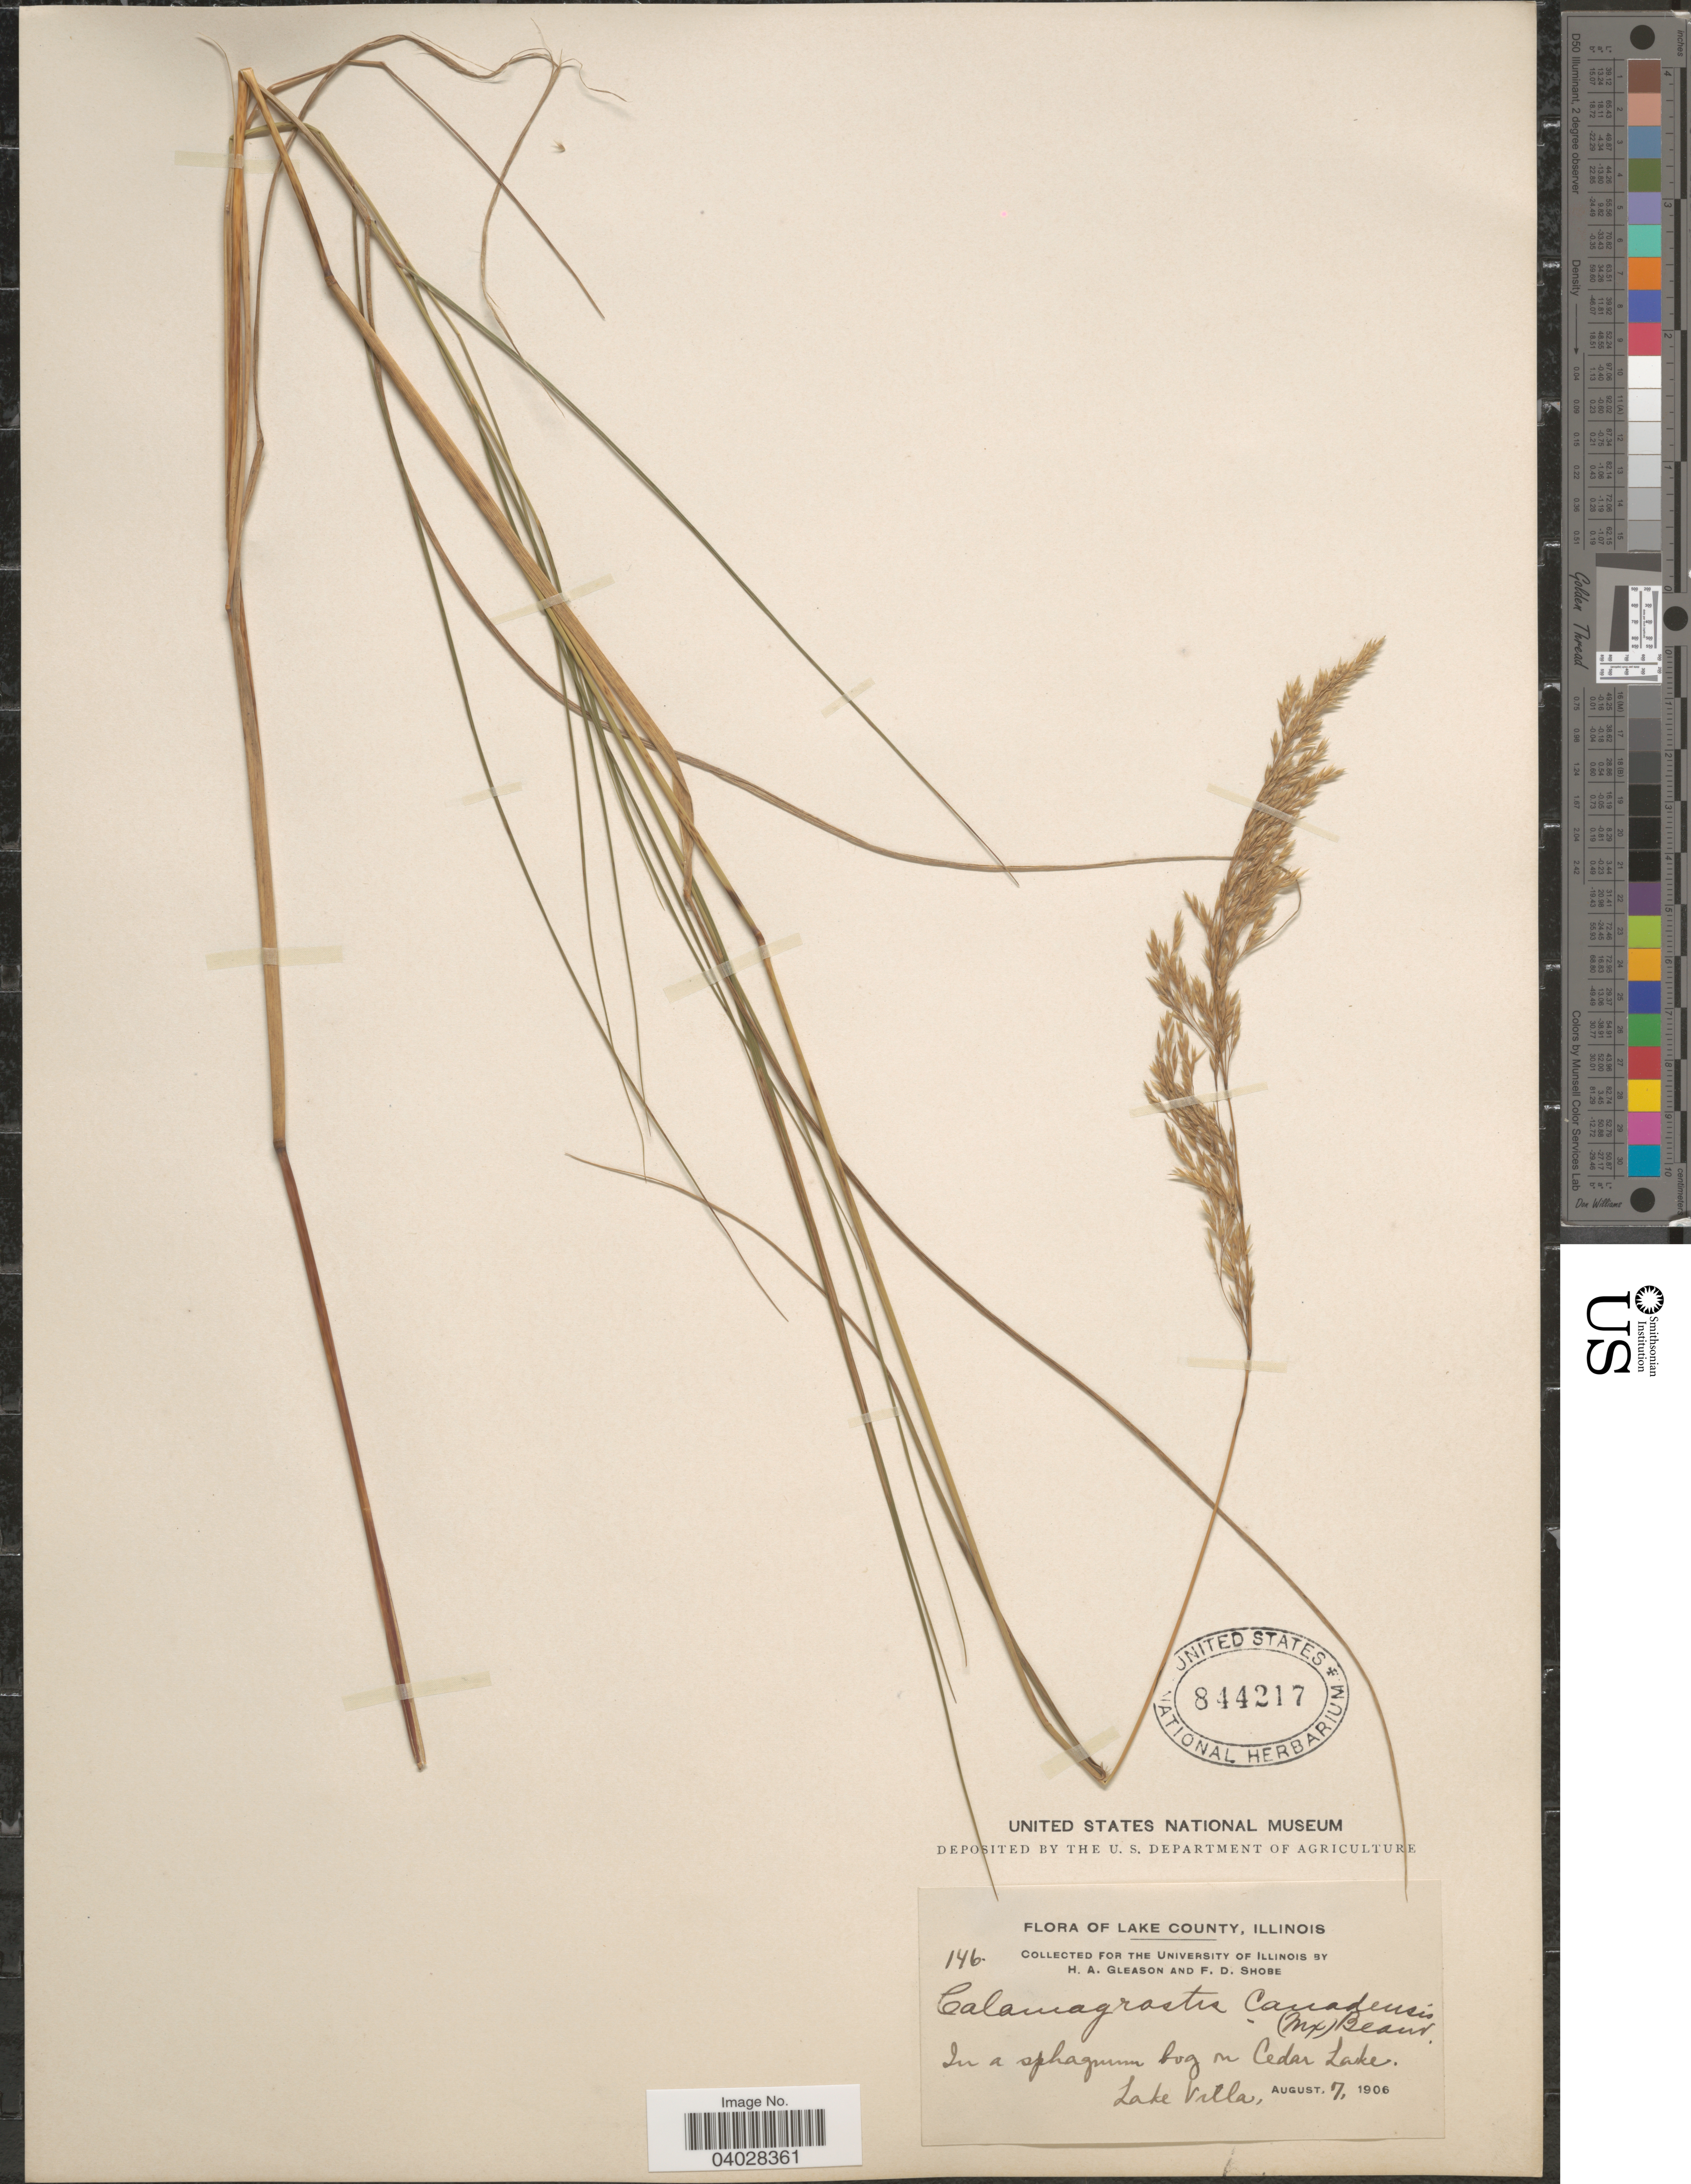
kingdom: Plantae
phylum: Tracheophyta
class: Liliopsida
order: Poales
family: Poaceae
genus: Calamagrostis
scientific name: Calamagrostis canadensis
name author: (Michx.) P. Beauv.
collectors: H. A. Gleason & F. Shobe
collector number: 146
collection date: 1906-08-07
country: United States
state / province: Illinois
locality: Lake County. On Cedar Lake. Lake Villa.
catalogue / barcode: US 844217